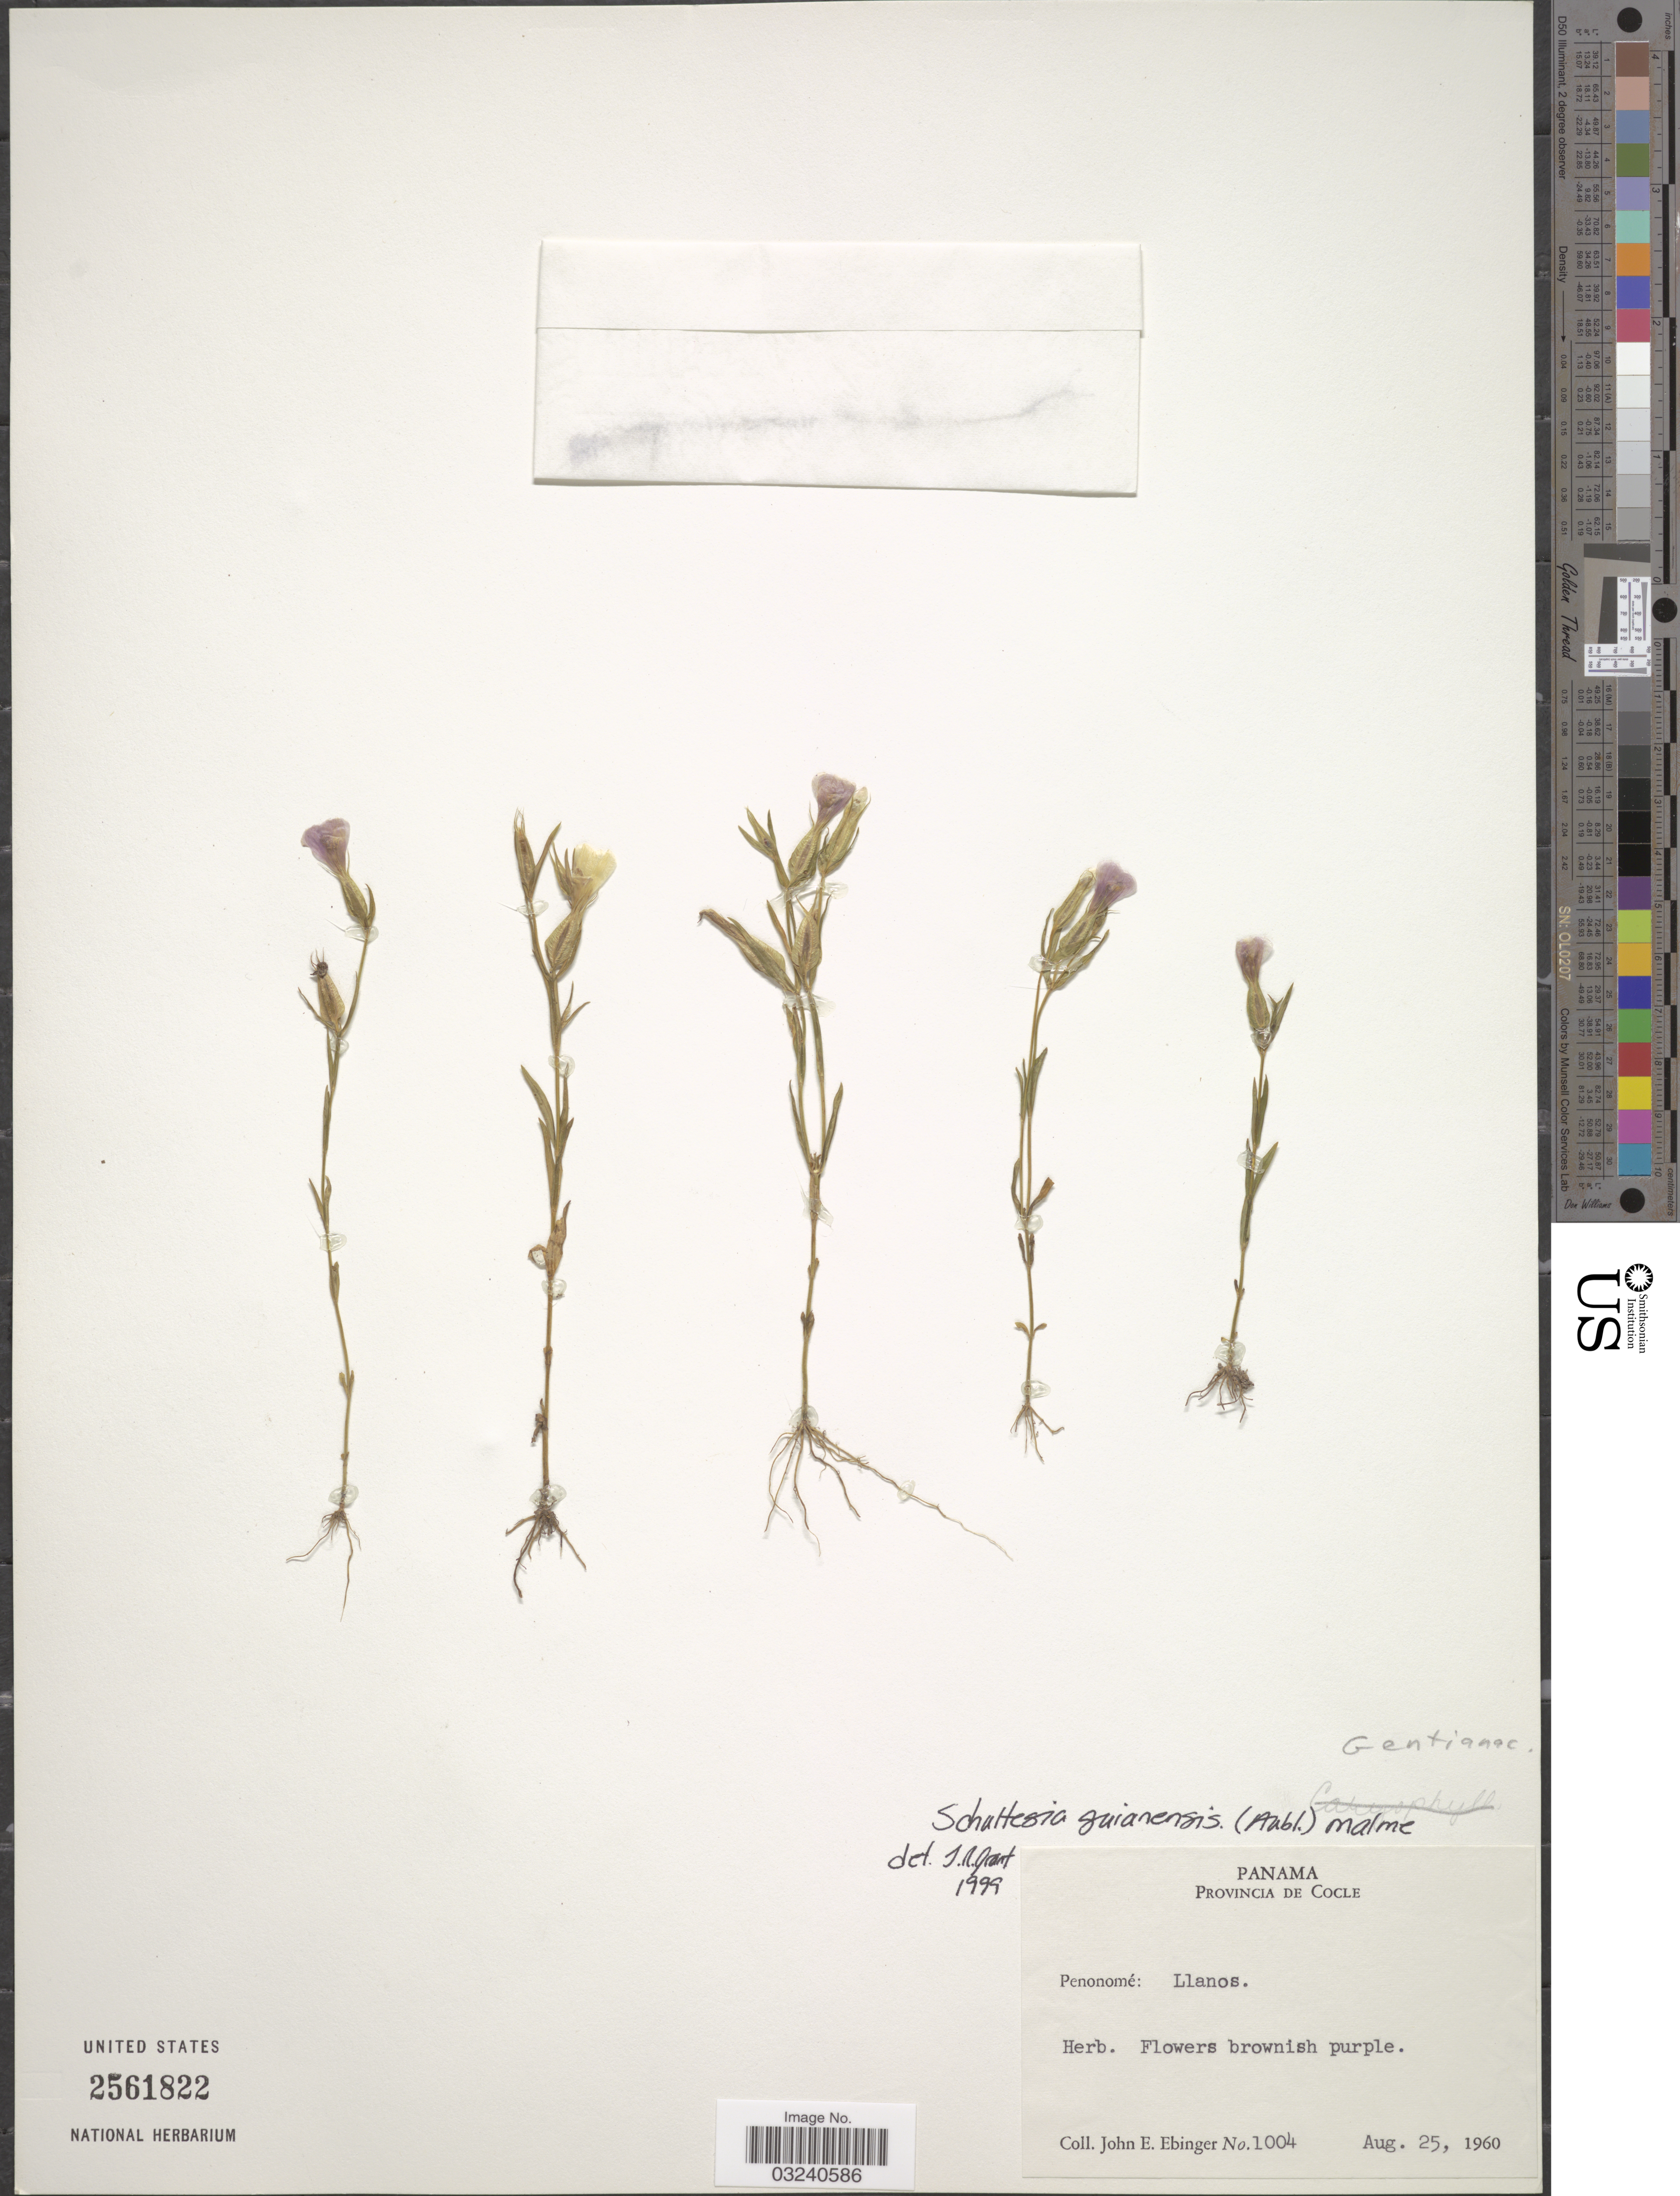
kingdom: Plantae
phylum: Tracheophyta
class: Magnoliopsida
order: Gentianales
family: Gentianaceae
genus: Schultesia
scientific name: Schultesia guianensis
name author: (Aubl.) Malme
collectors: J. Ebinger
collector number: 1004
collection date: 1960-08-25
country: Panama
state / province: Coclé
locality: Penonomé: Llanos.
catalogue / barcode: US 2561822